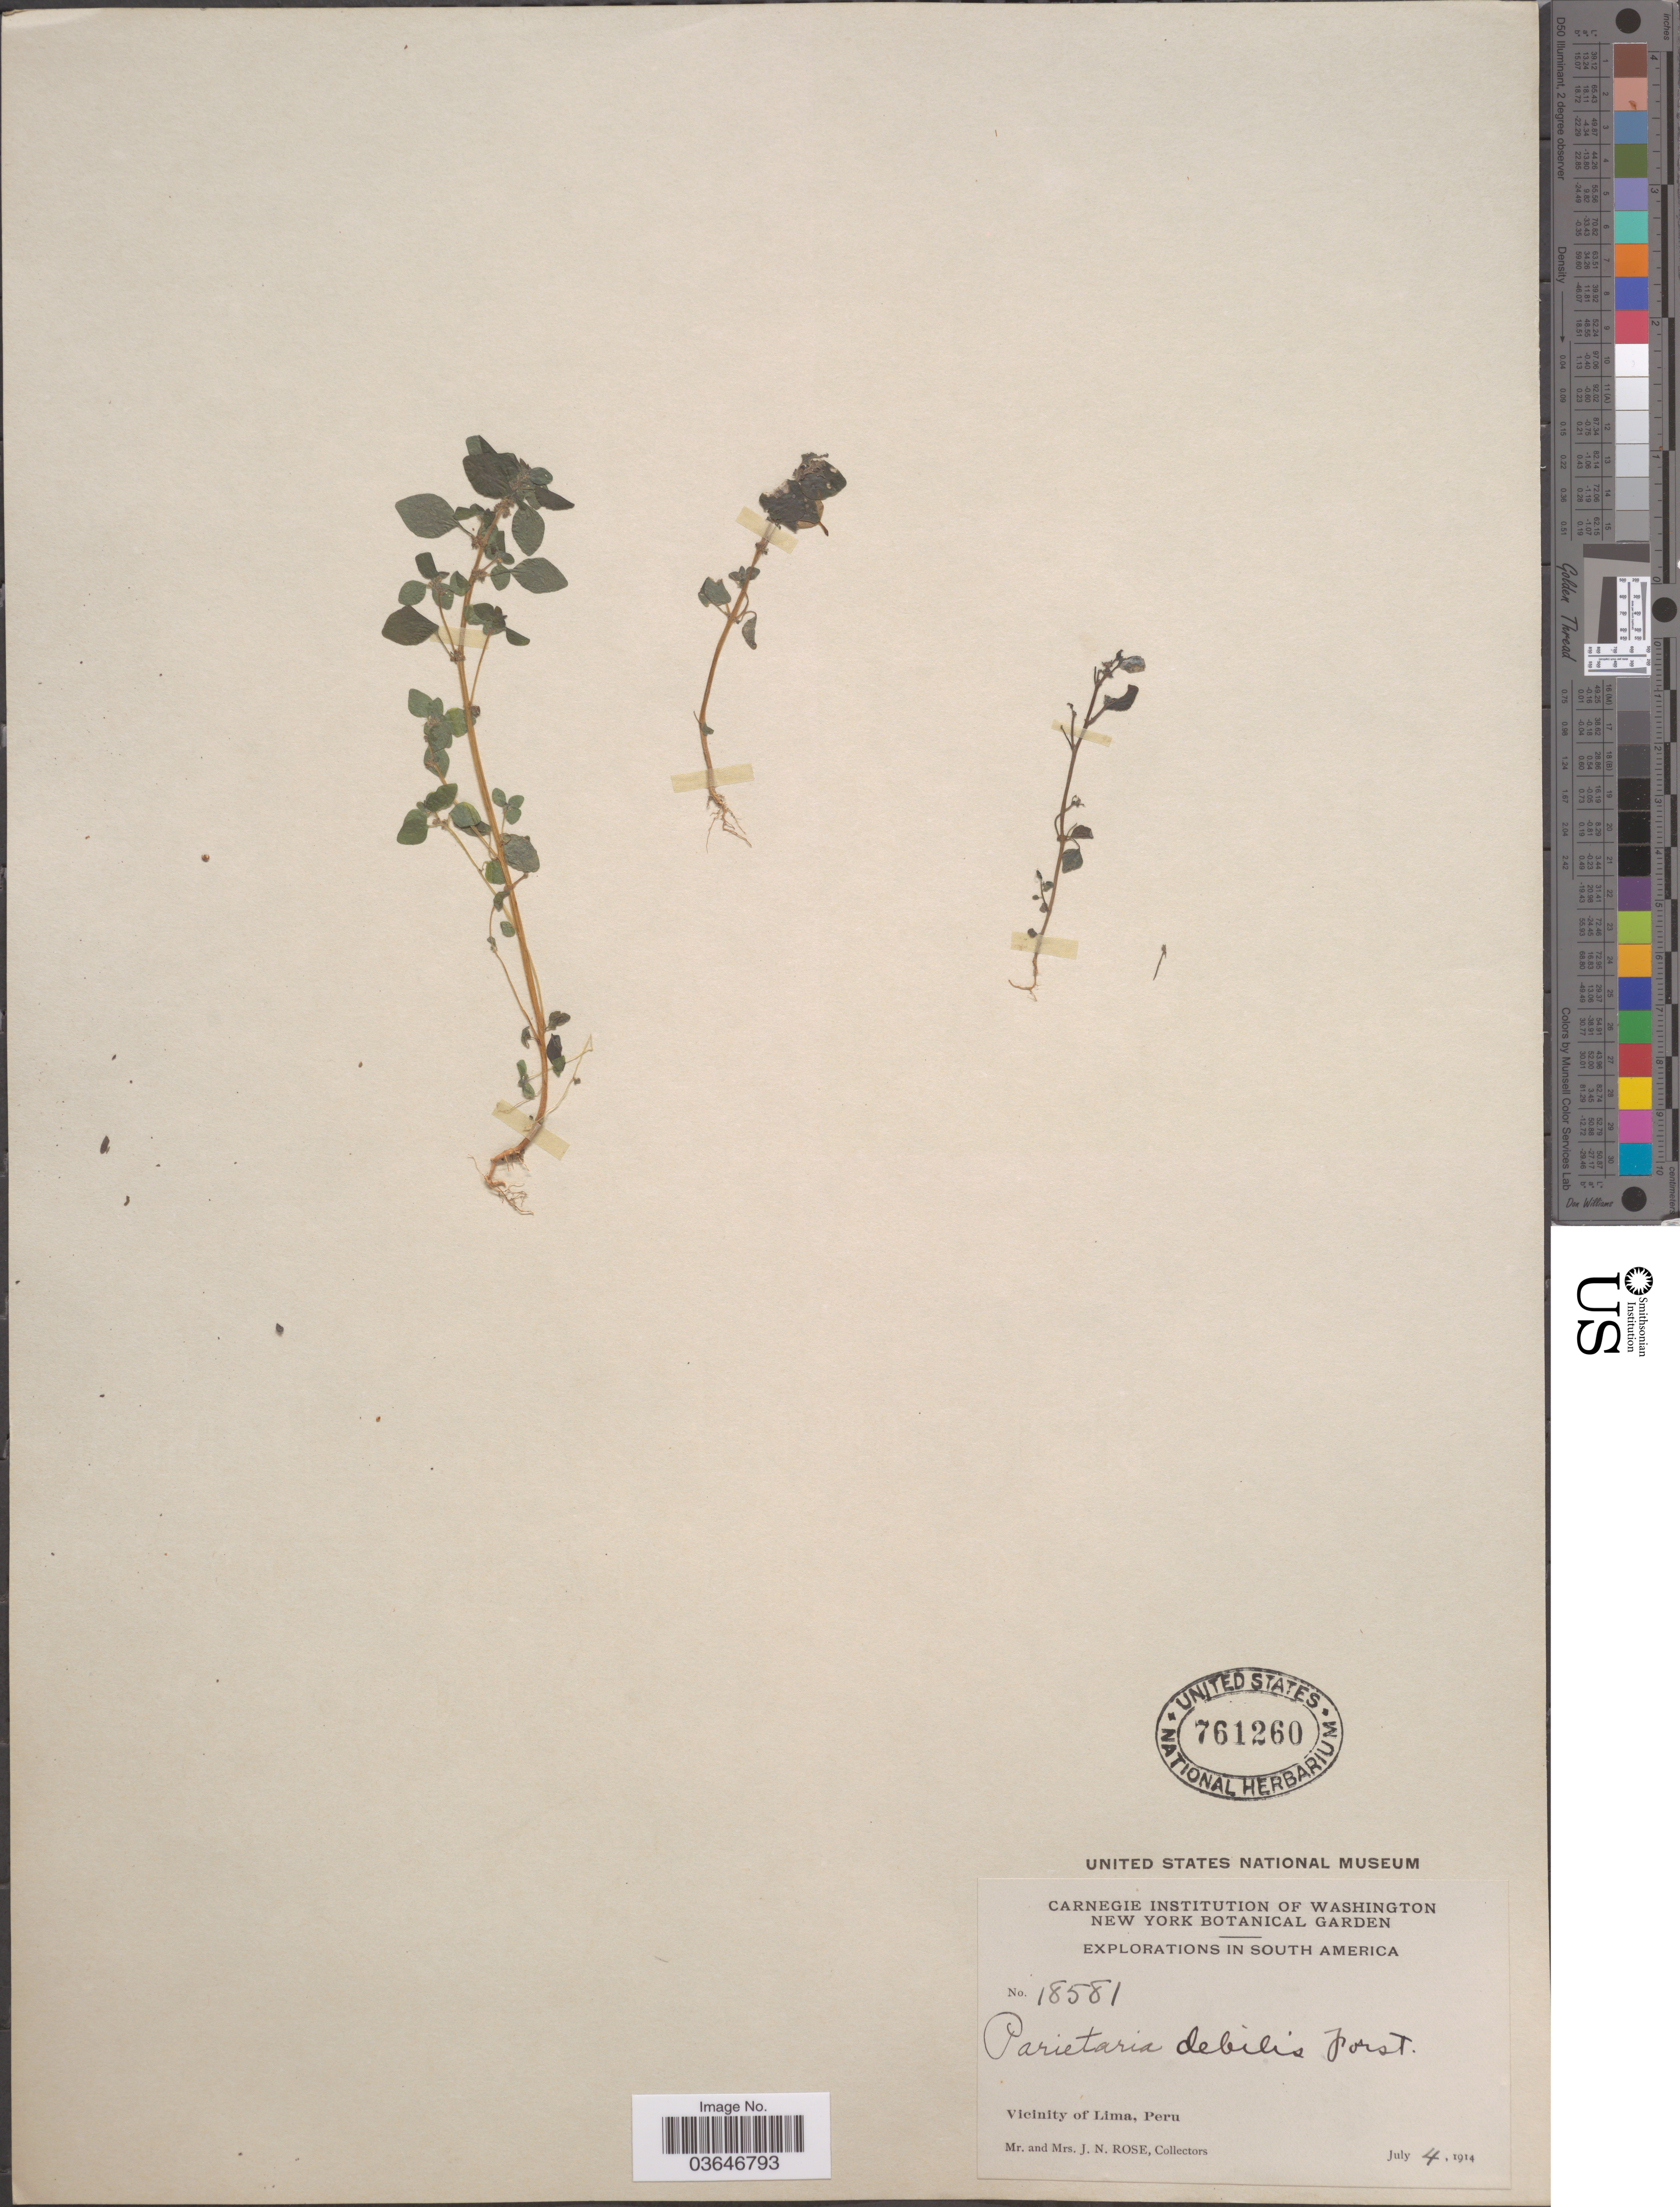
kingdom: Plantae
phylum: Tracheophyta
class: Magnoliopsida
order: Rosales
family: Urticaceae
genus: Parietaria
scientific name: Parietaria debilis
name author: G. Forst.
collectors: J. N. Rose & L. B. Rose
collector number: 18581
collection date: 1914-07-04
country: Peru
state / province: Lima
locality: Vicinity of Lima.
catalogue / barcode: US 761260